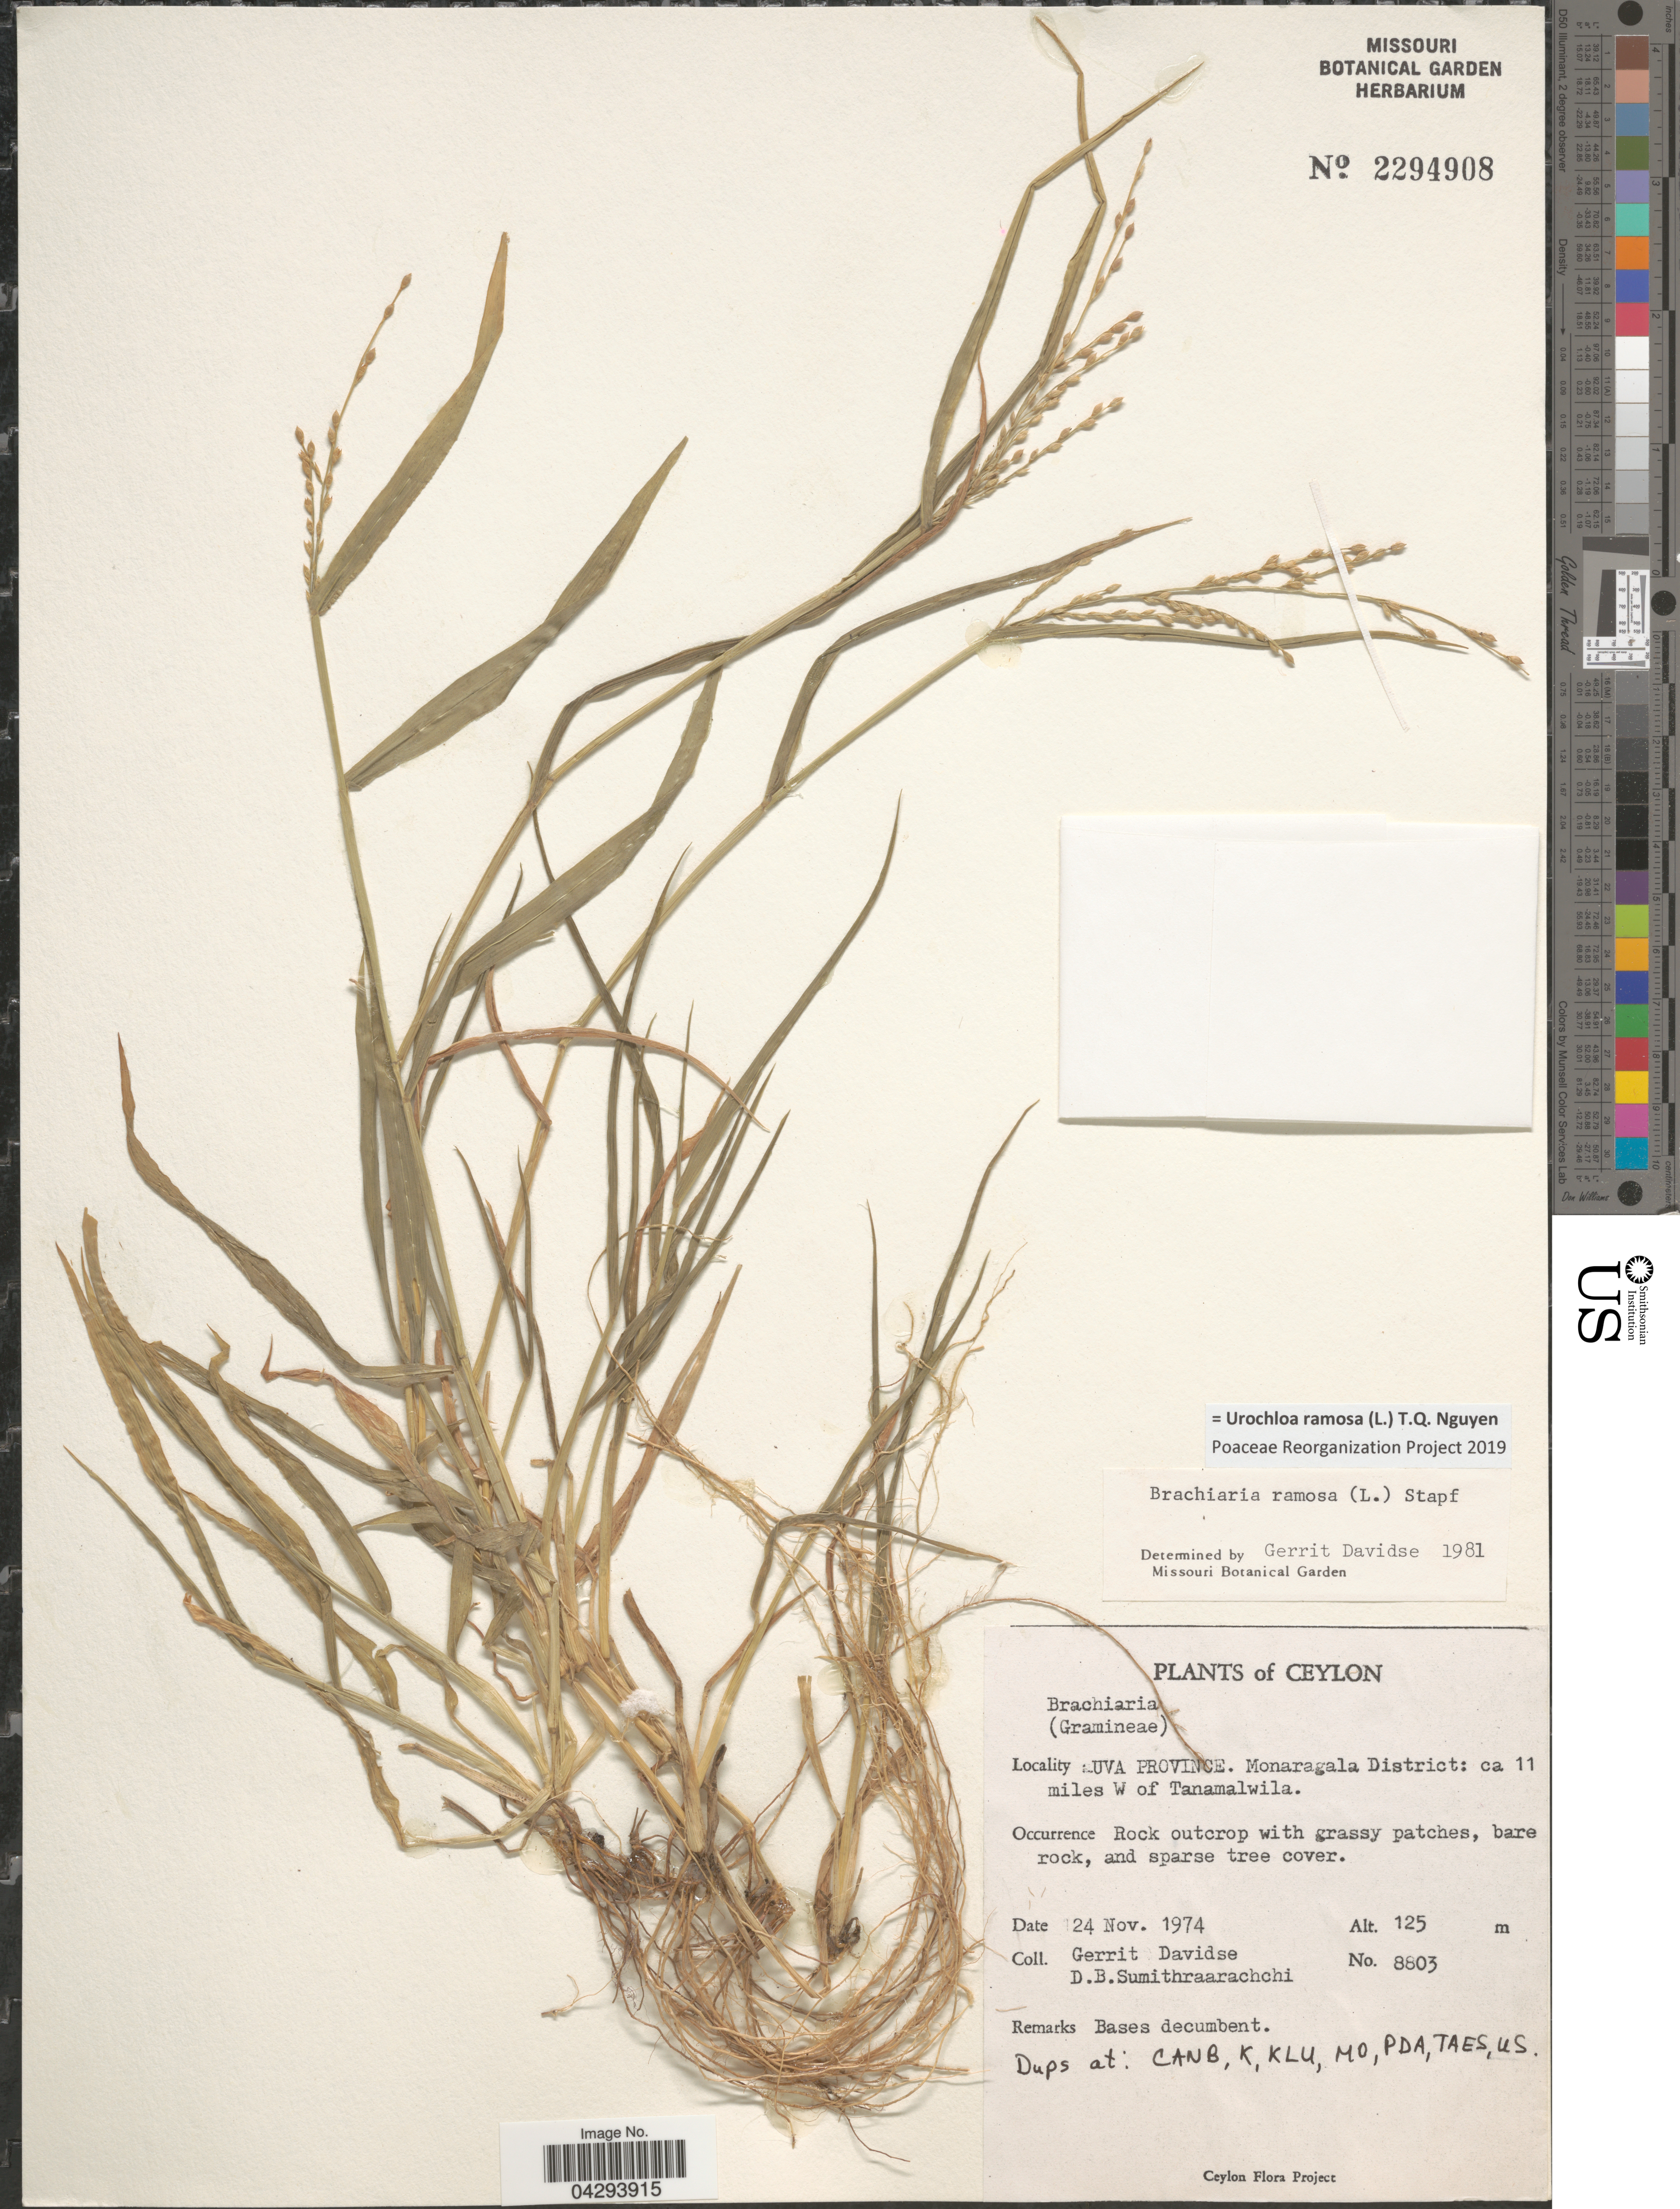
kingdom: Plantae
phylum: Tracheophyta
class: Liliopsida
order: Poales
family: Poaceae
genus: Urochloa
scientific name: Urochloa ramosa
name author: T.Q. Nguyen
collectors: G. Davidse & D. B. Sumithraarachchi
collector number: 8803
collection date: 1974-11-24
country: Sri Lanka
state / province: Uva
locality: Ceylon. Monaragala District: ca 11 miles W of Tanamalwila.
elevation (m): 125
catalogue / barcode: US 2294908